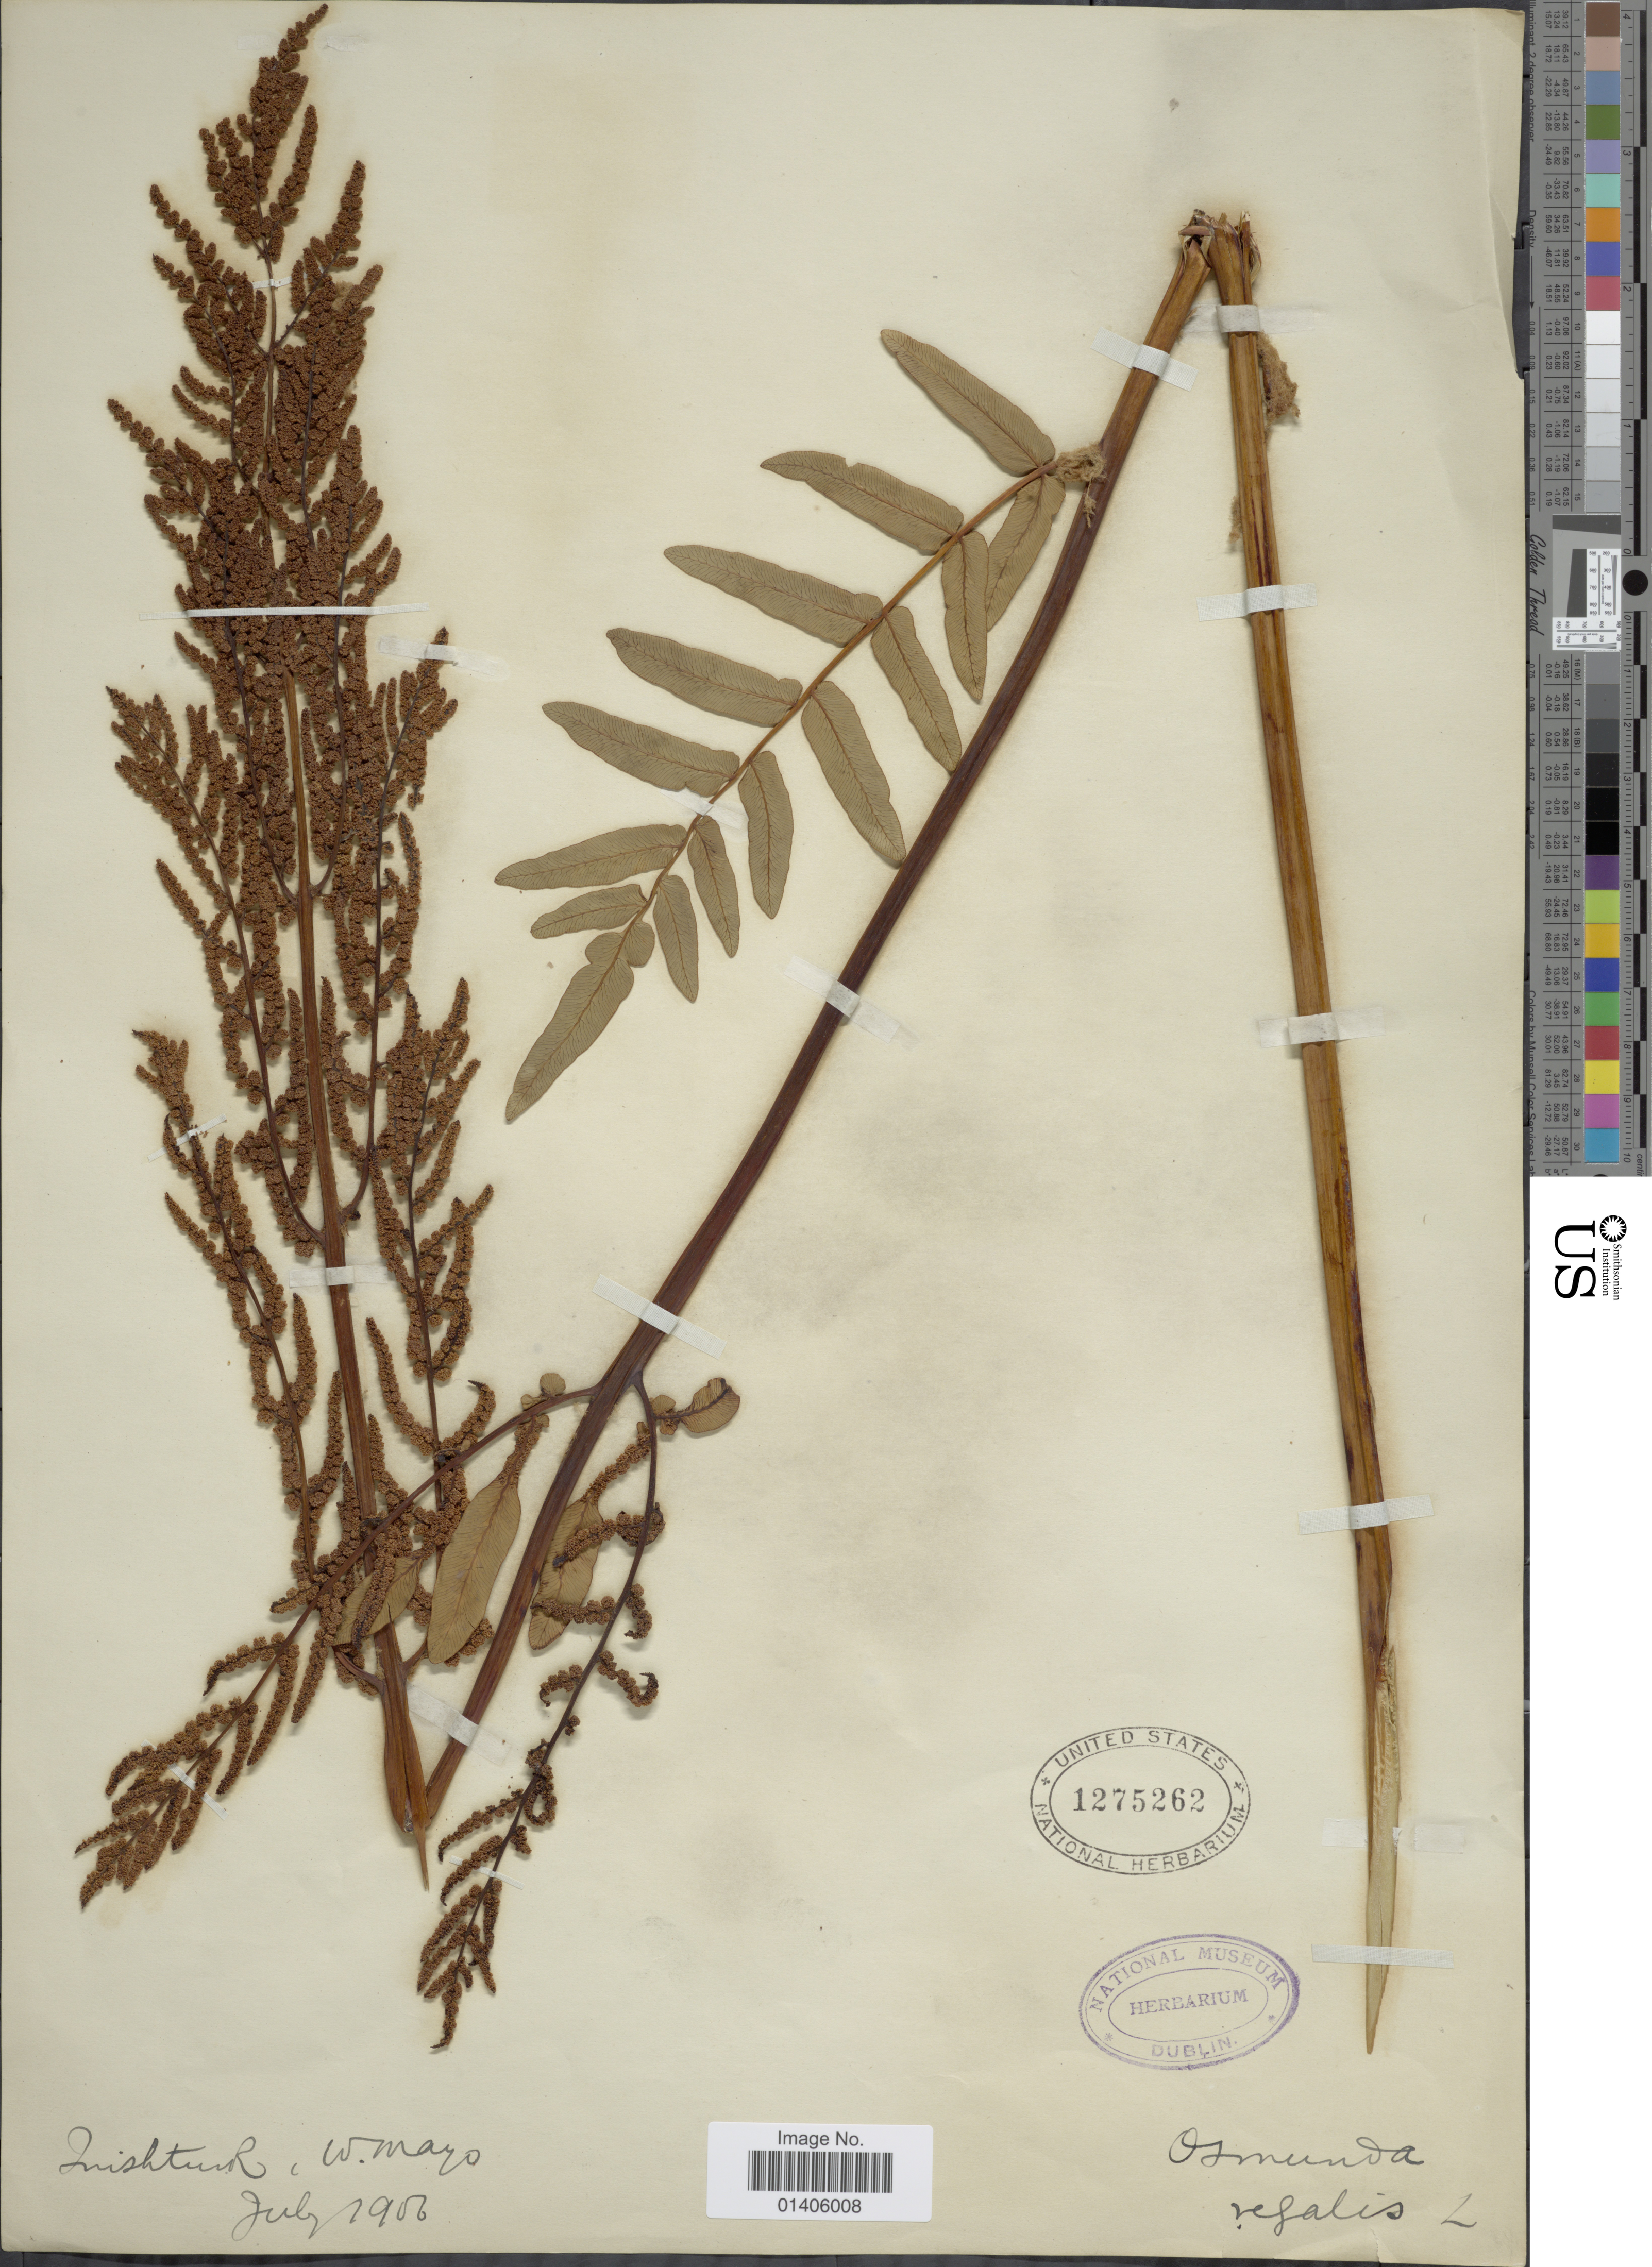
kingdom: Plantae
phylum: Tracheophyta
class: Polypodiopsida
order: Osmundales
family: Osmundaceae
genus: Osmunda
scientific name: Osmunda regalis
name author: L.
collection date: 1906-07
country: Ireland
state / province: Connaught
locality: Inishturk, W. Mayo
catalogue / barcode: US 1275262